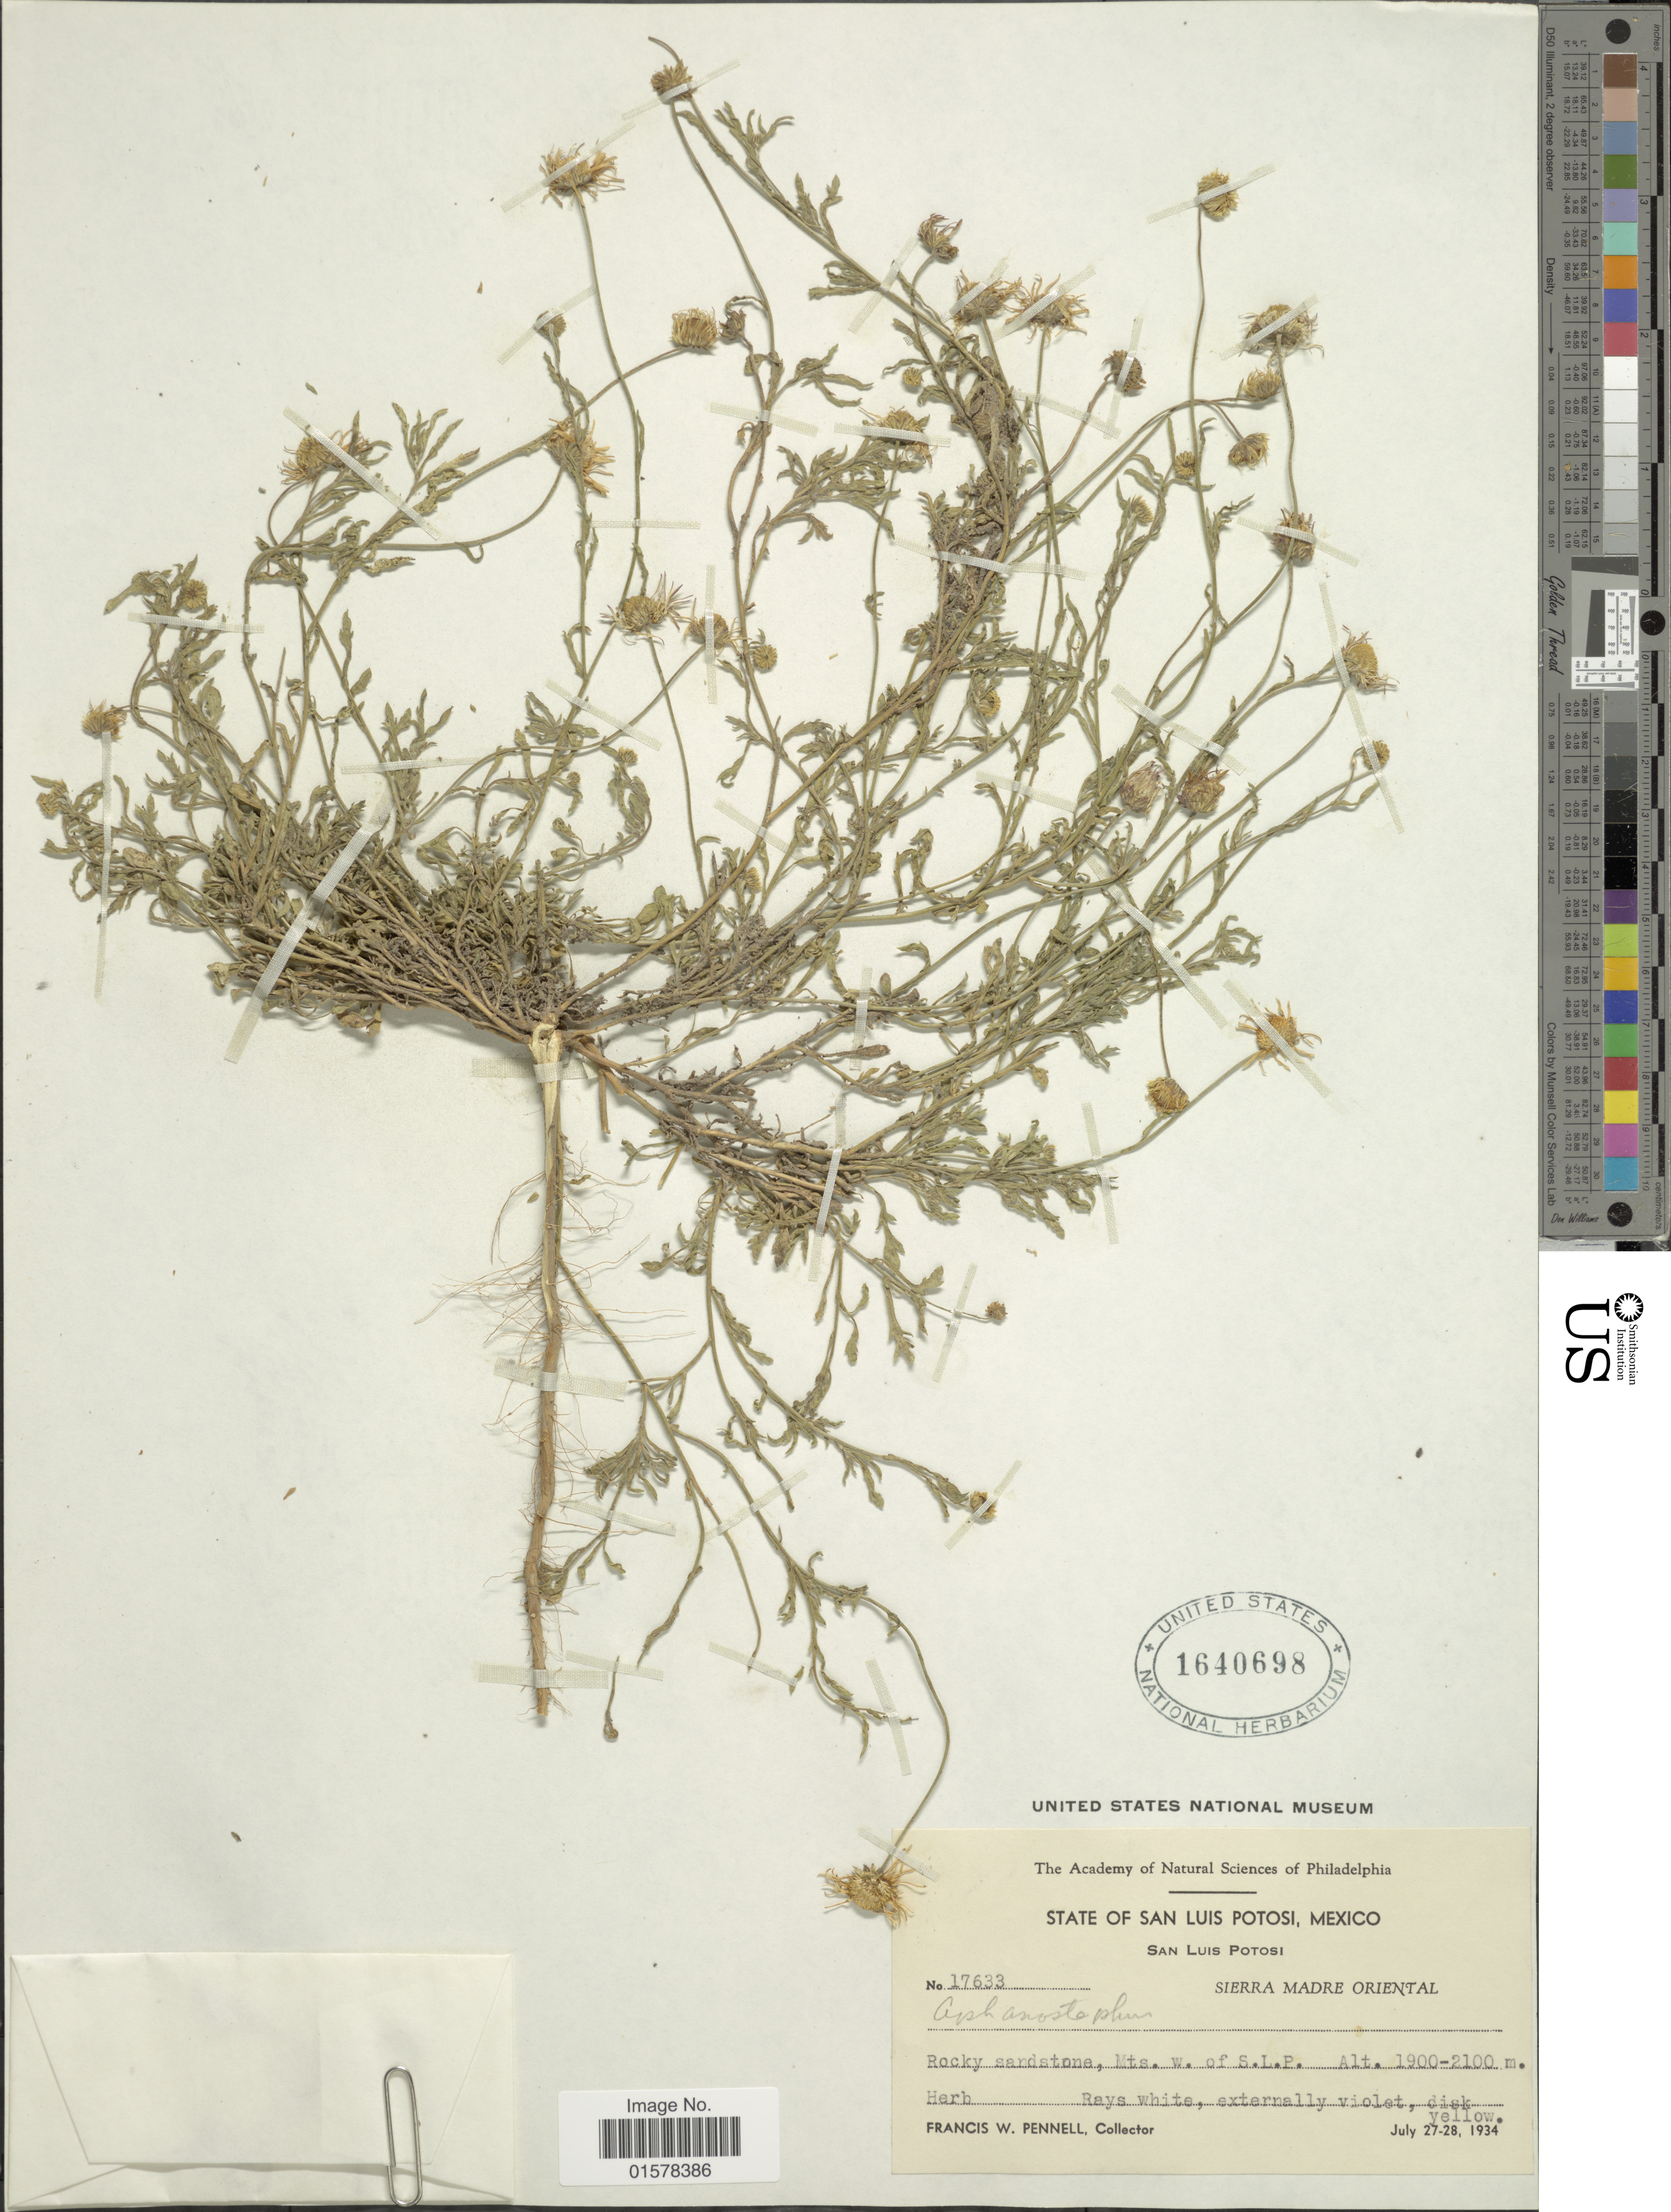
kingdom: Plantae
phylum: Tracheophyta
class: Magnoliopsida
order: Asterales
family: Asteraceae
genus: Aphanostephus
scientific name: Aphanostephus sp.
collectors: F. W. Pennell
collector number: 17633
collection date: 1934-07-27/1934-07-28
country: Mexico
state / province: San Luis Potosí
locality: State of San Luis Potosí, Mexico. Rocky sandstone, Mts. w. of S. L. P.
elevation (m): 1900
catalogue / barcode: US 16408698